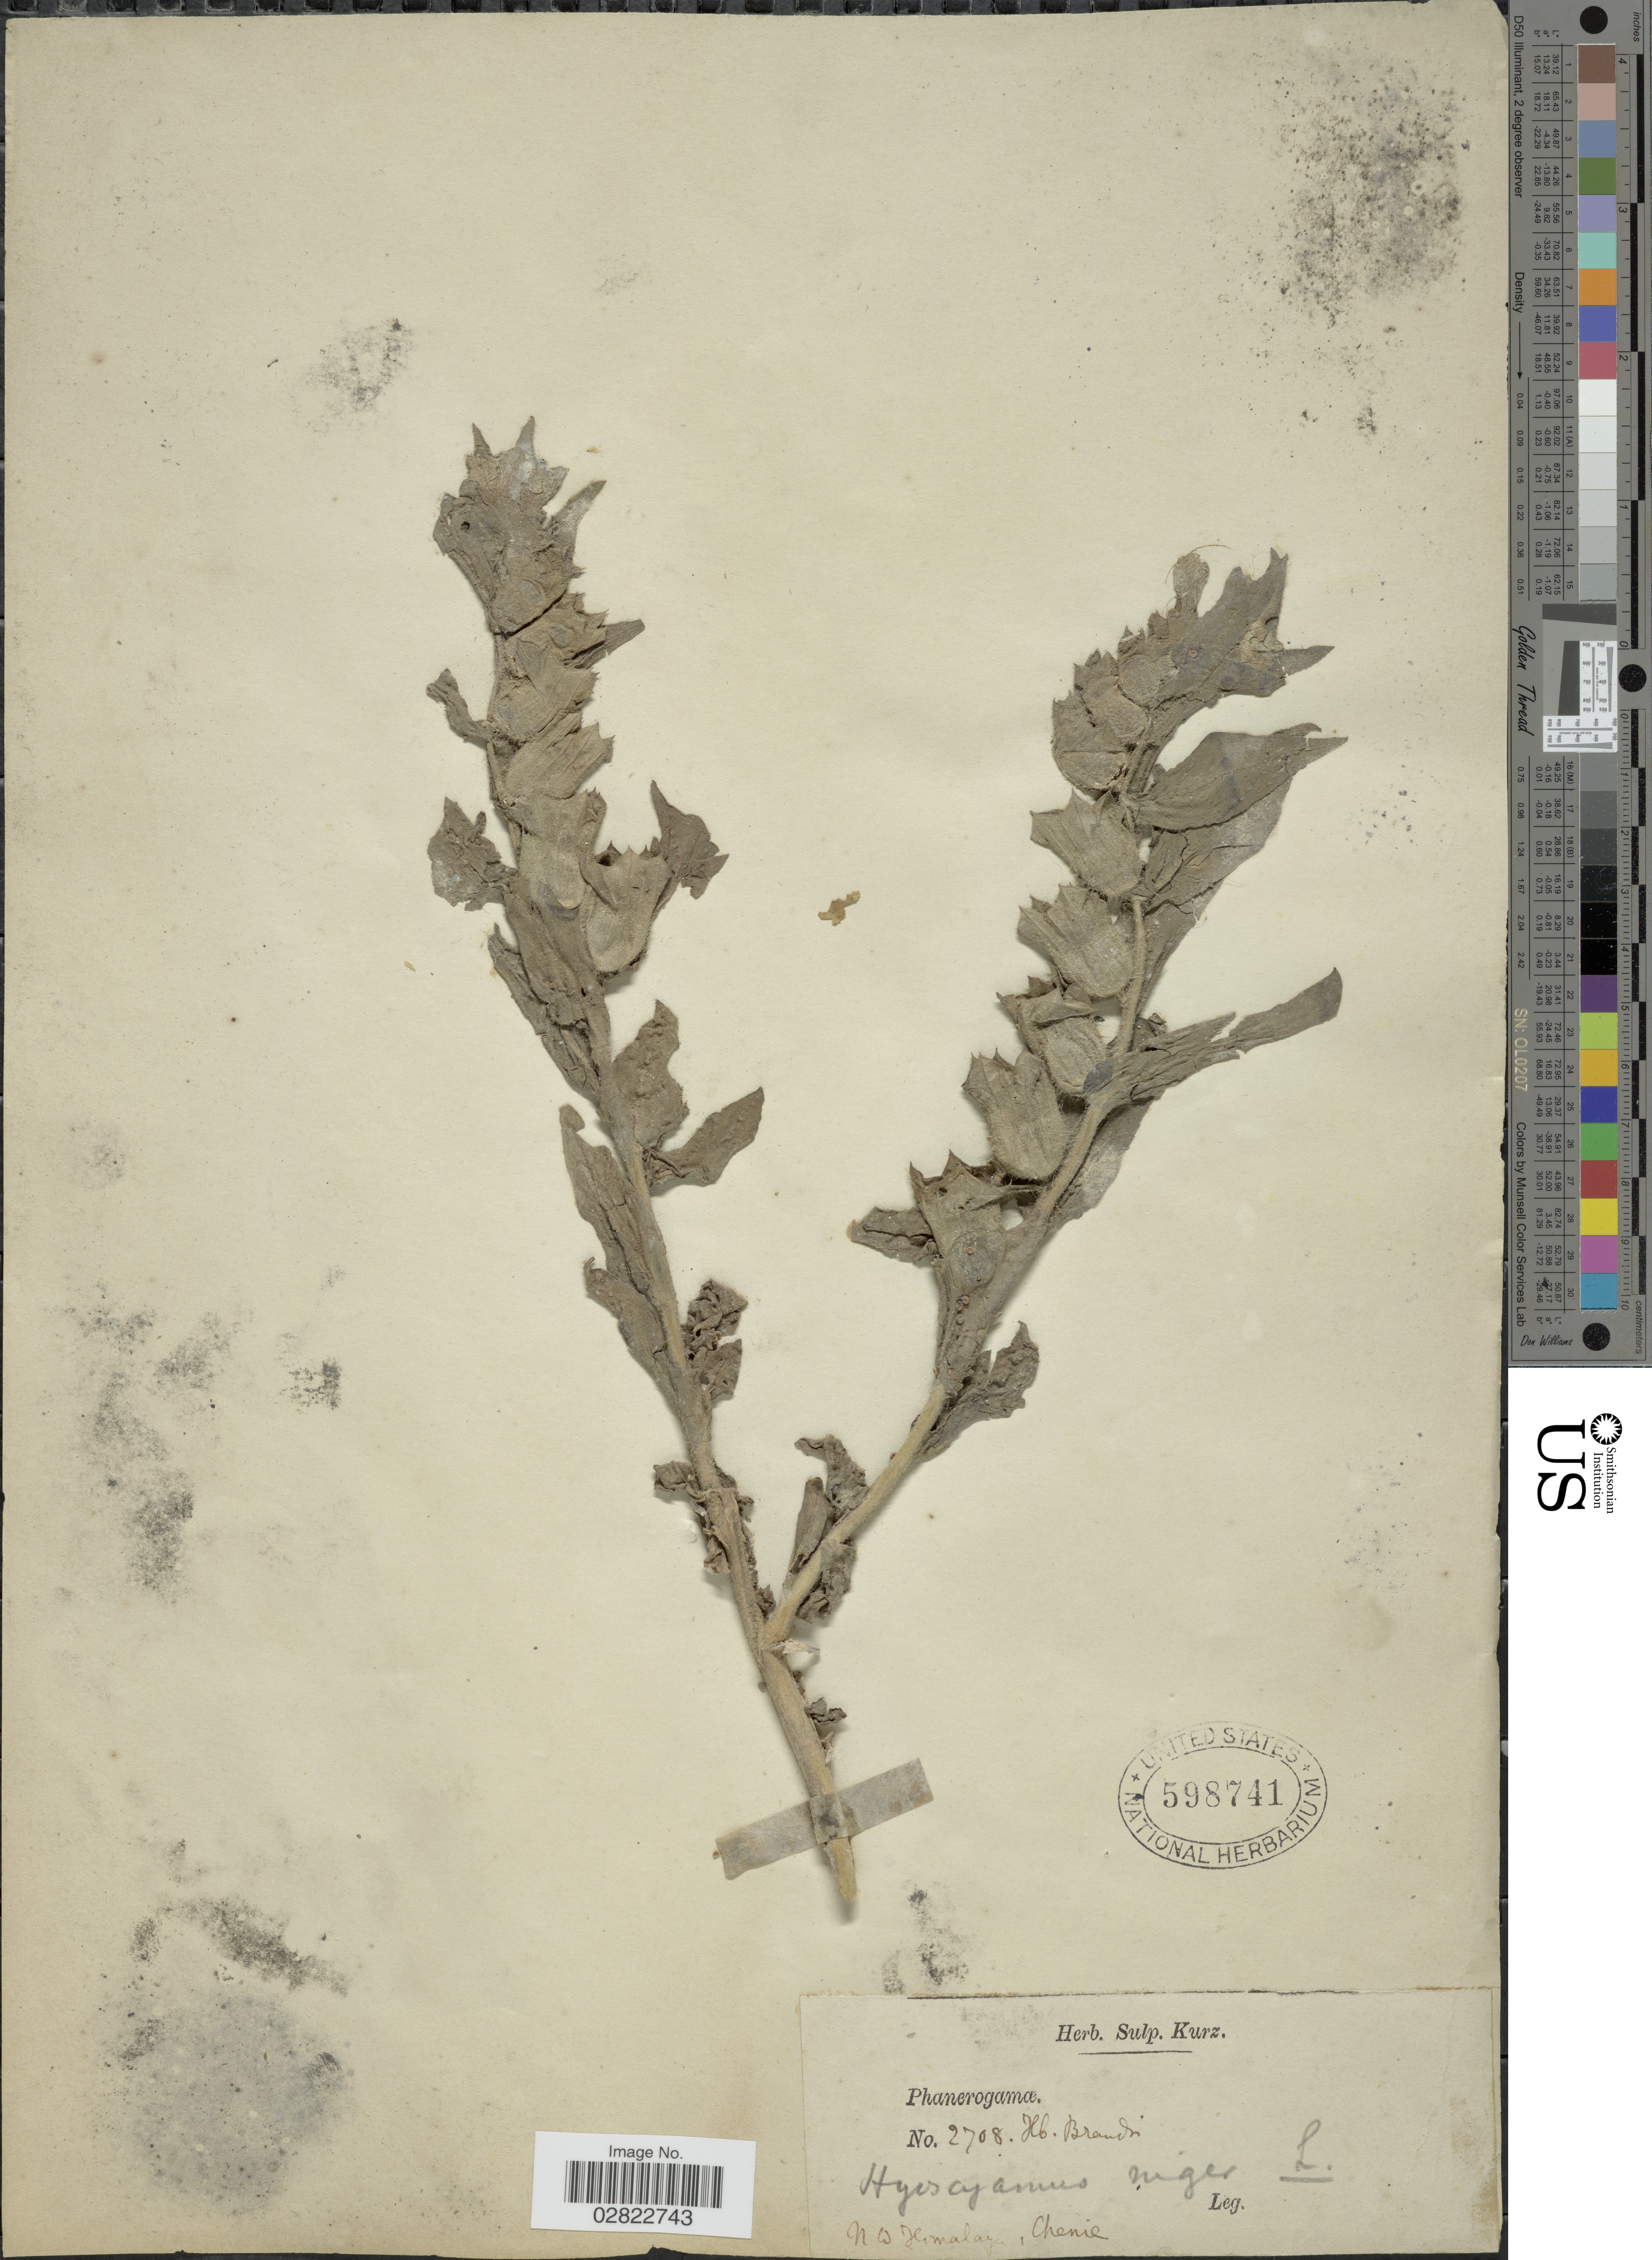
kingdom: Plantae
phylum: Tracheophyta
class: Magnoliopsida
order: Solanales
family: Solanaceae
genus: Hyoscyamus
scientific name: Hyoscyamus niger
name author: L.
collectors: ex herb. Sulp. Kurz.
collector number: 2708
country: India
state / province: Tamil Nadu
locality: N.W. Himalaya, Chenie.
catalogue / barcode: US 598741